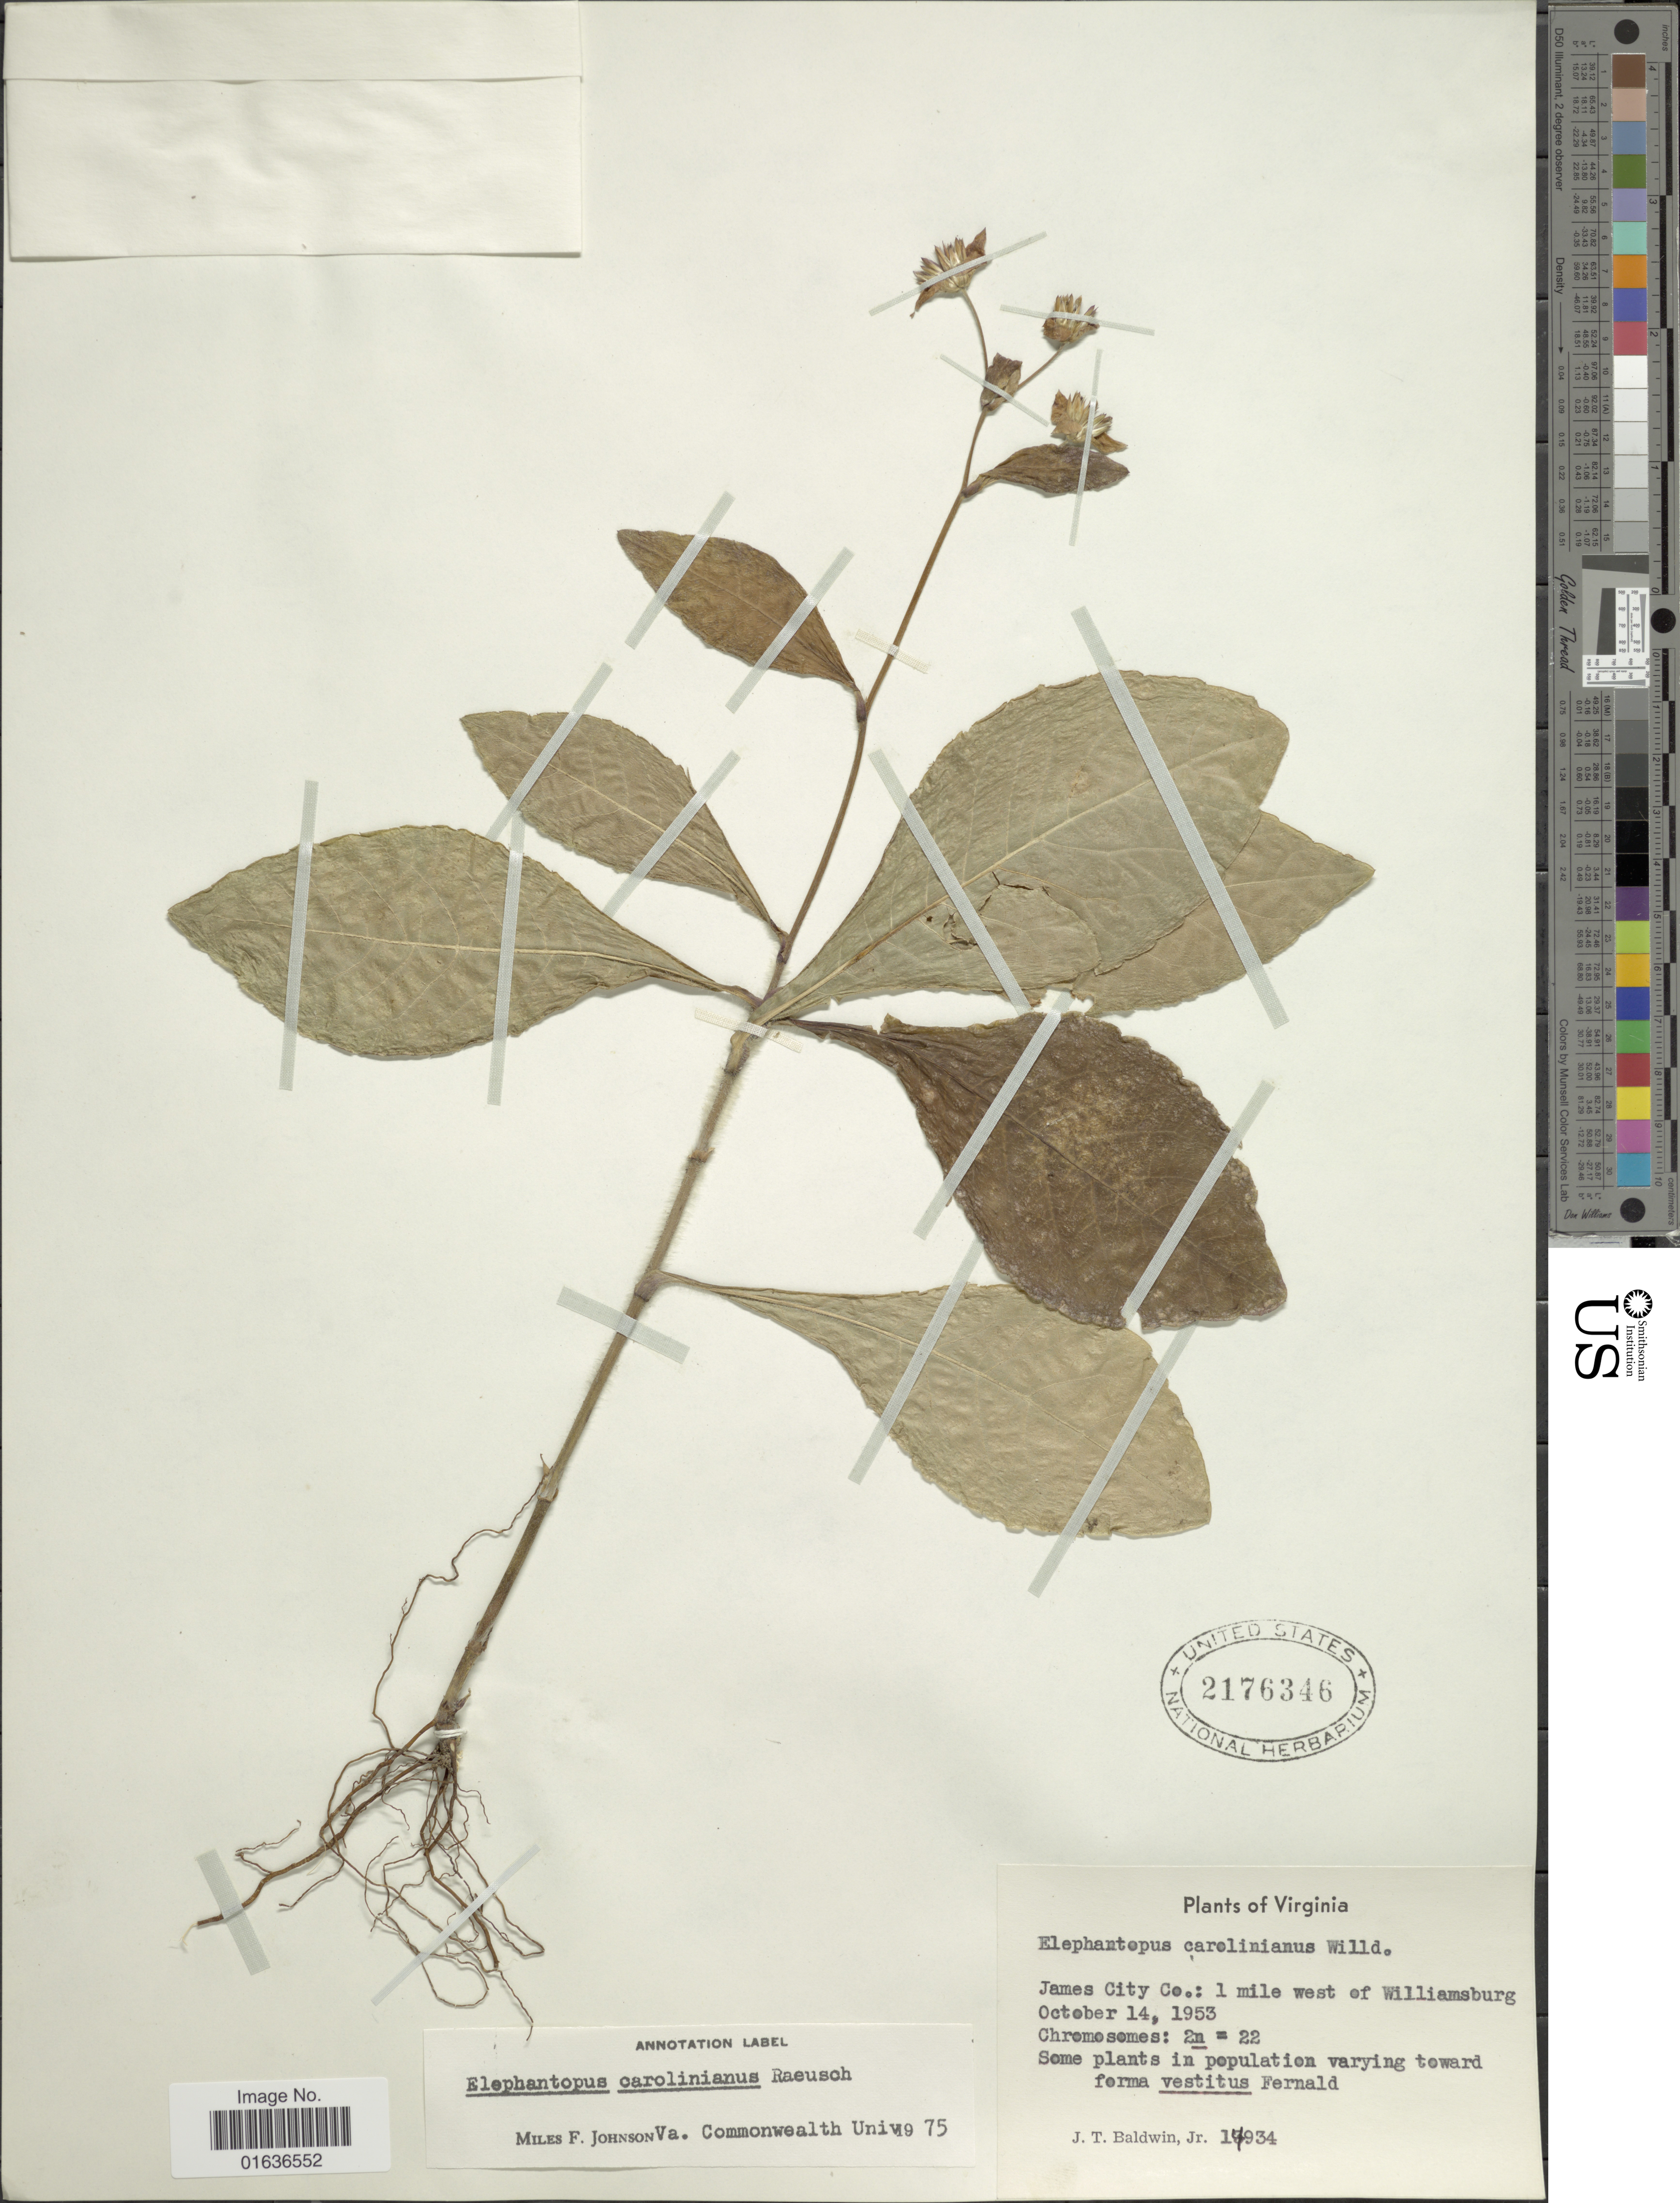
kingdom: Plantae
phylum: Tracheophyta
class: Magnoliopsida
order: Asterales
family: Asteraceae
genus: Elephantopus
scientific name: Elephantopus carolinianus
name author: Raeusch.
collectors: J. T. Baldwin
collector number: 14934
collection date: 1953-10-14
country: United States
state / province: Virginia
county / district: James City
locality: James City Co.: 1 mile west of Williamsburg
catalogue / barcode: US 2176346